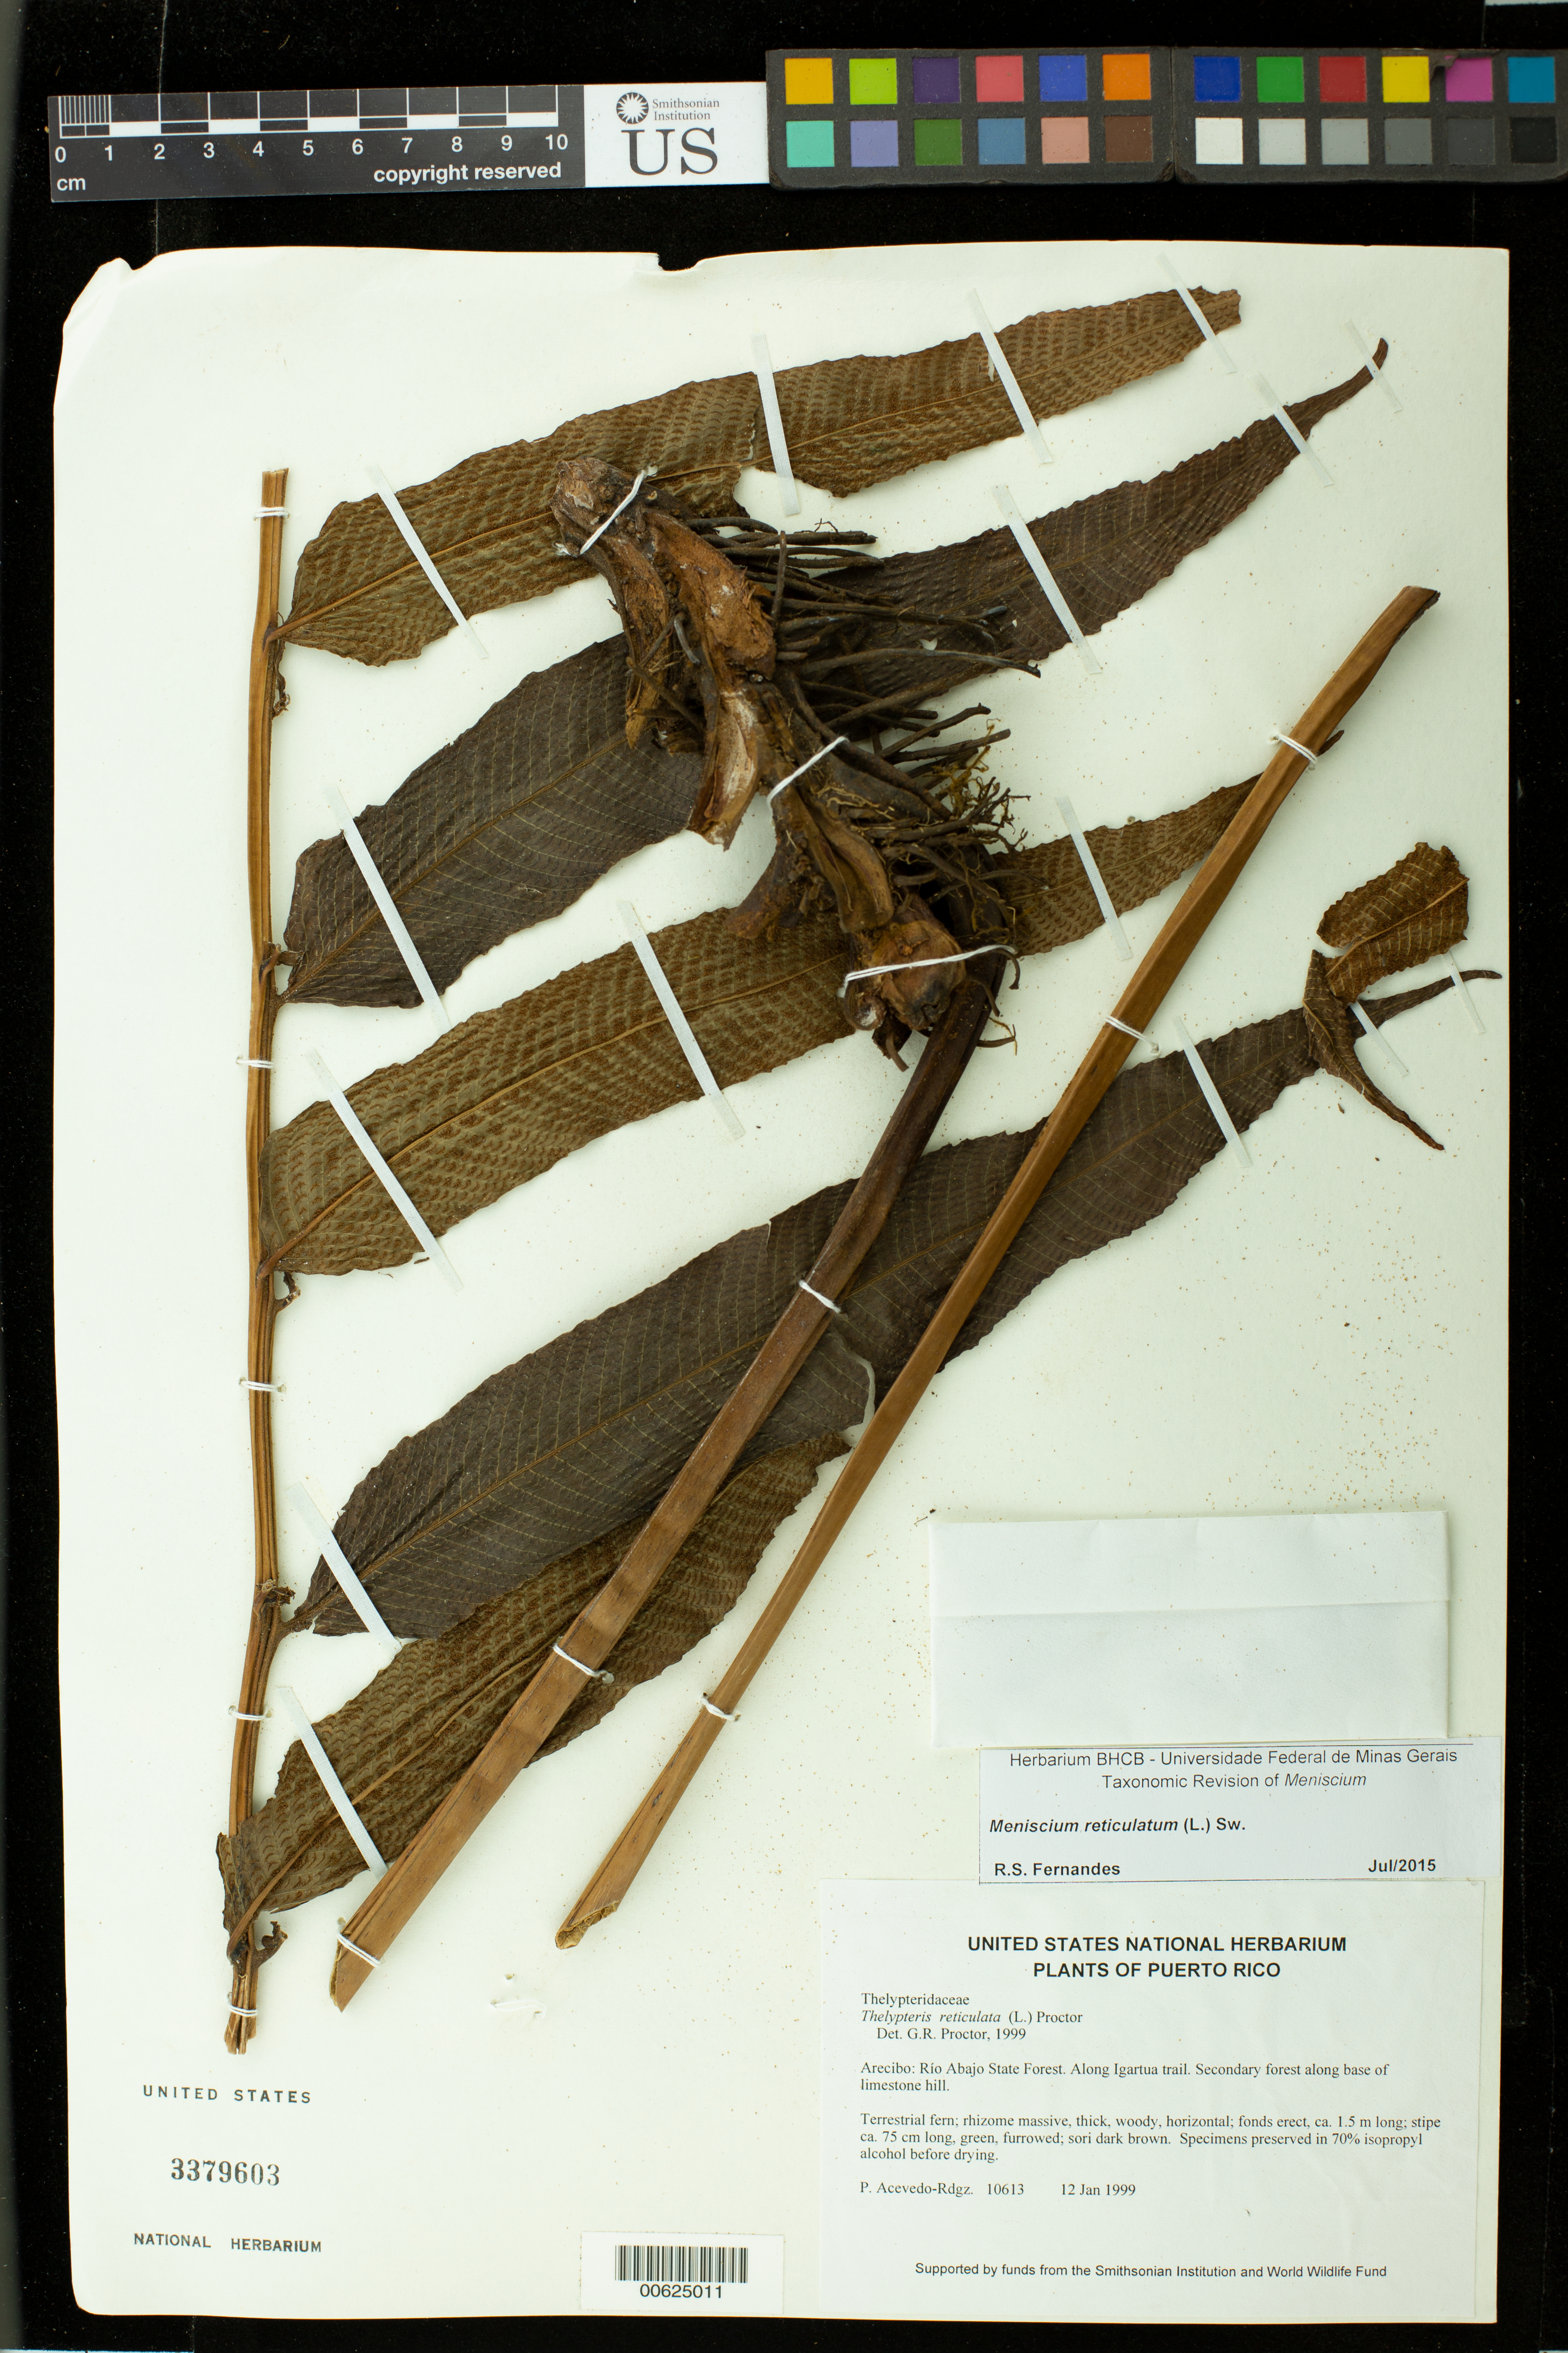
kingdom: Plantae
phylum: Tracheophyta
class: Polypodiopsida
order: Polypodiales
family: Thelypteridaceae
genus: Meniscium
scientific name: Meniscium reticulatum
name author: (L.) Sw.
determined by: Fernandes, R. S.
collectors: P. Acevedo-Rodr.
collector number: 10613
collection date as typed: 12 Jan 1999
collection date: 1999-01-12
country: Puerto Rico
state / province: Arecibo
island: Puerto Rico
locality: Arecibo; Río Abajo State Forest. Along Igartua trail.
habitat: Secondary forest along base of limestone hill.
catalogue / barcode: US 3379603